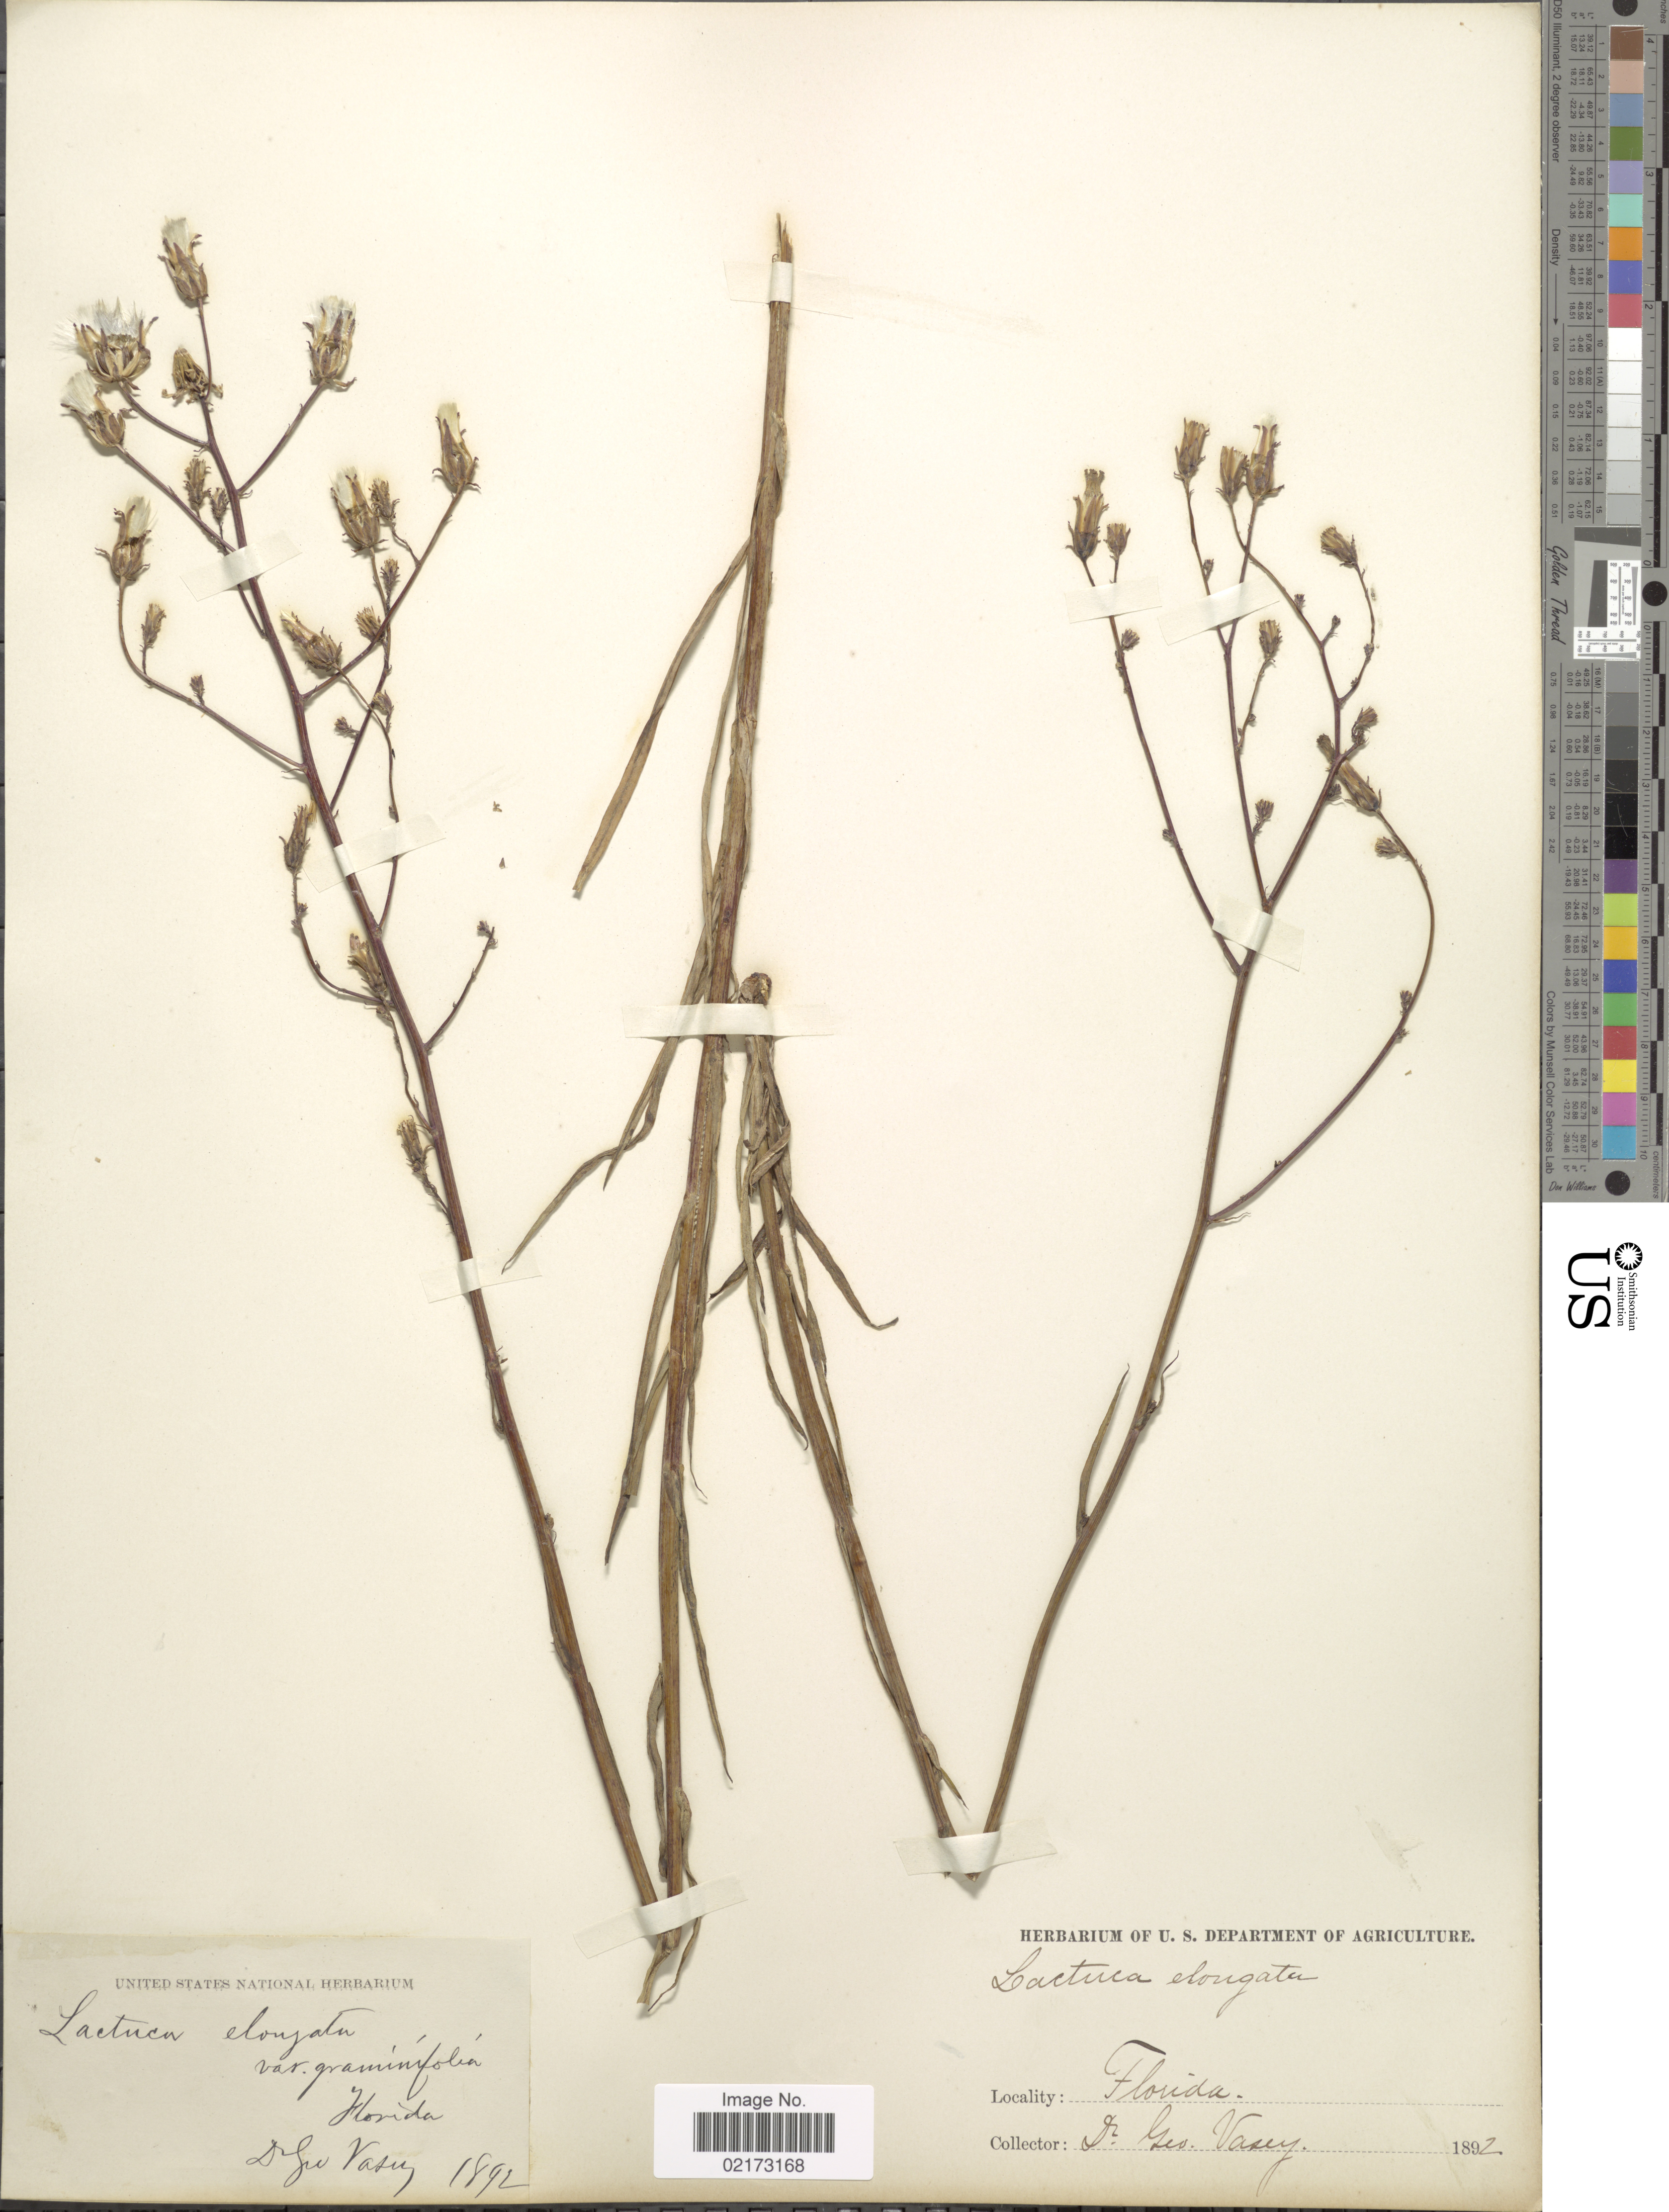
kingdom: Plantae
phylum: Tracheophyta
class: Magnoliopsida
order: Asterales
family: Asteraceae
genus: Lactuca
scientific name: Lactuca graminifolia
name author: Michx.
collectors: G. Vasey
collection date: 1892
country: United States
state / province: Florida